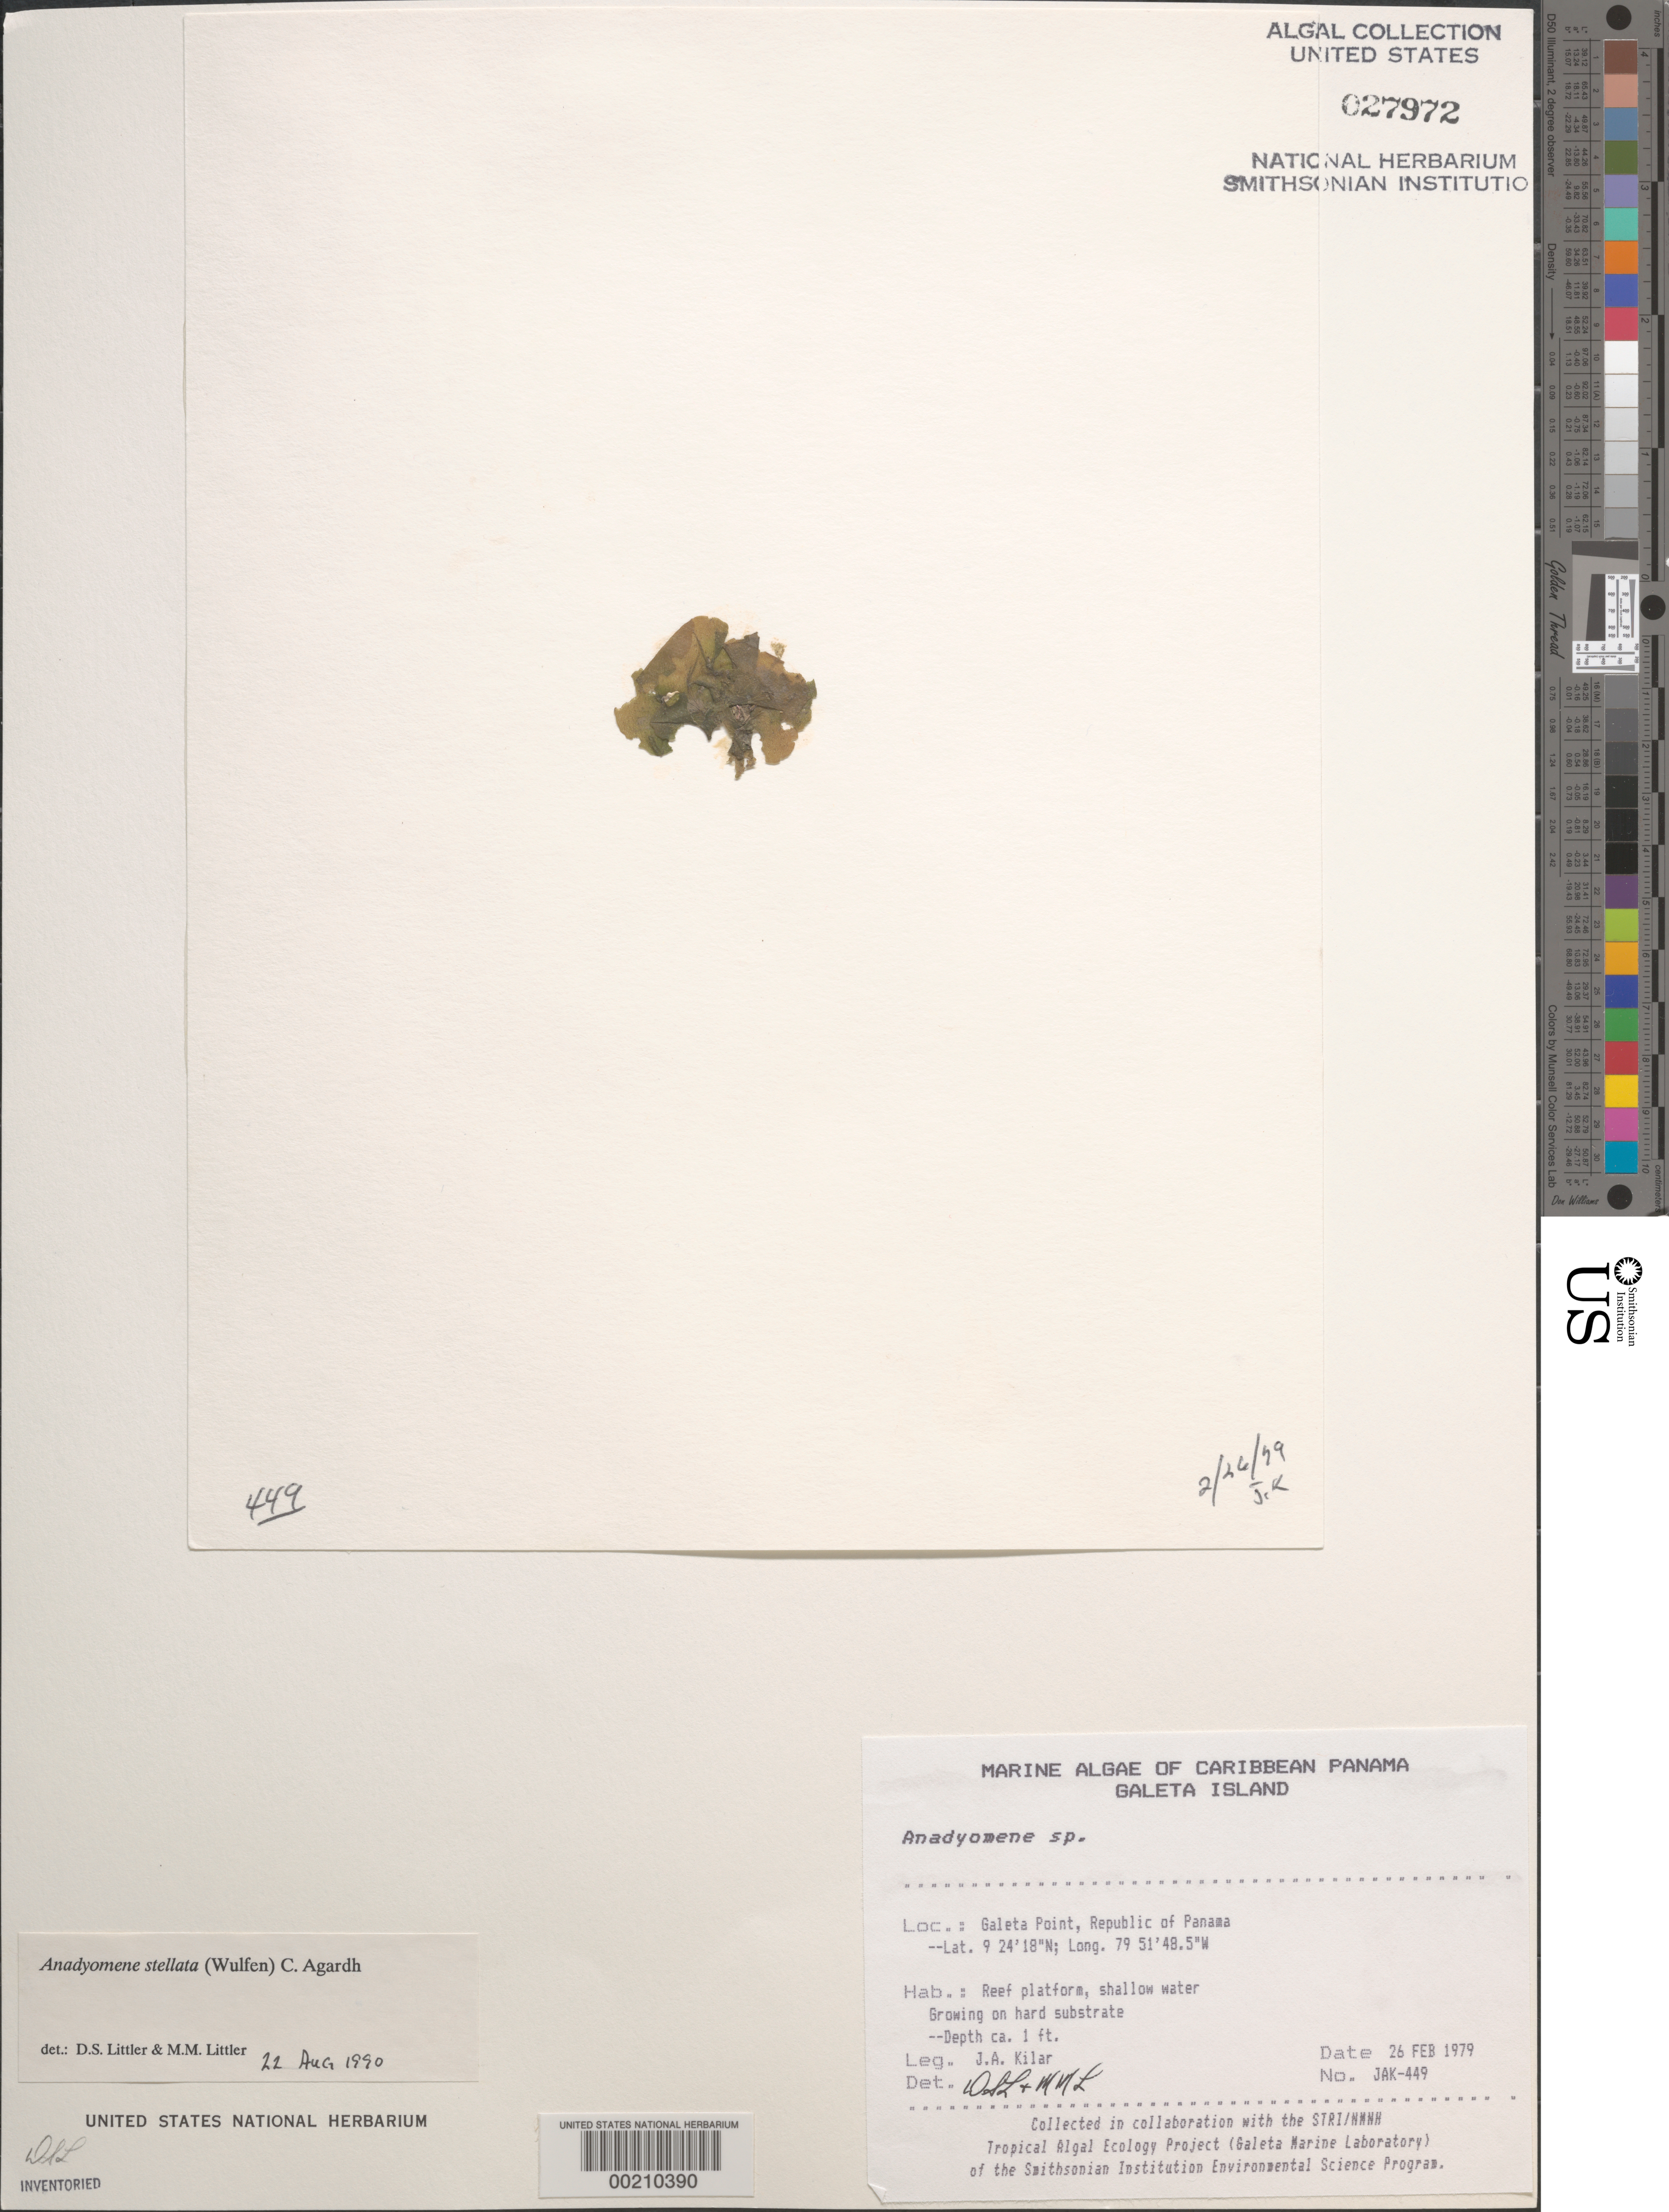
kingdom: Plantae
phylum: Chlorophyta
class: Ulvophyceae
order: Cladophorales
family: Anadyomenaceae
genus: Anadyomene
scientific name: Anadyomene stellata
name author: (Wulfen) C. Agardh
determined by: Littler, D. S.; Littler, M. M.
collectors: J. A. Kilar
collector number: JAK-449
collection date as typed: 26 Feb 1979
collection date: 1979-02-26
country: Panama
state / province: Colón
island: Galeta Island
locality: Galeta Point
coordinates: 9 24' 18" N, 79 51' 48.5" W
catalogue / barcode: US 27972